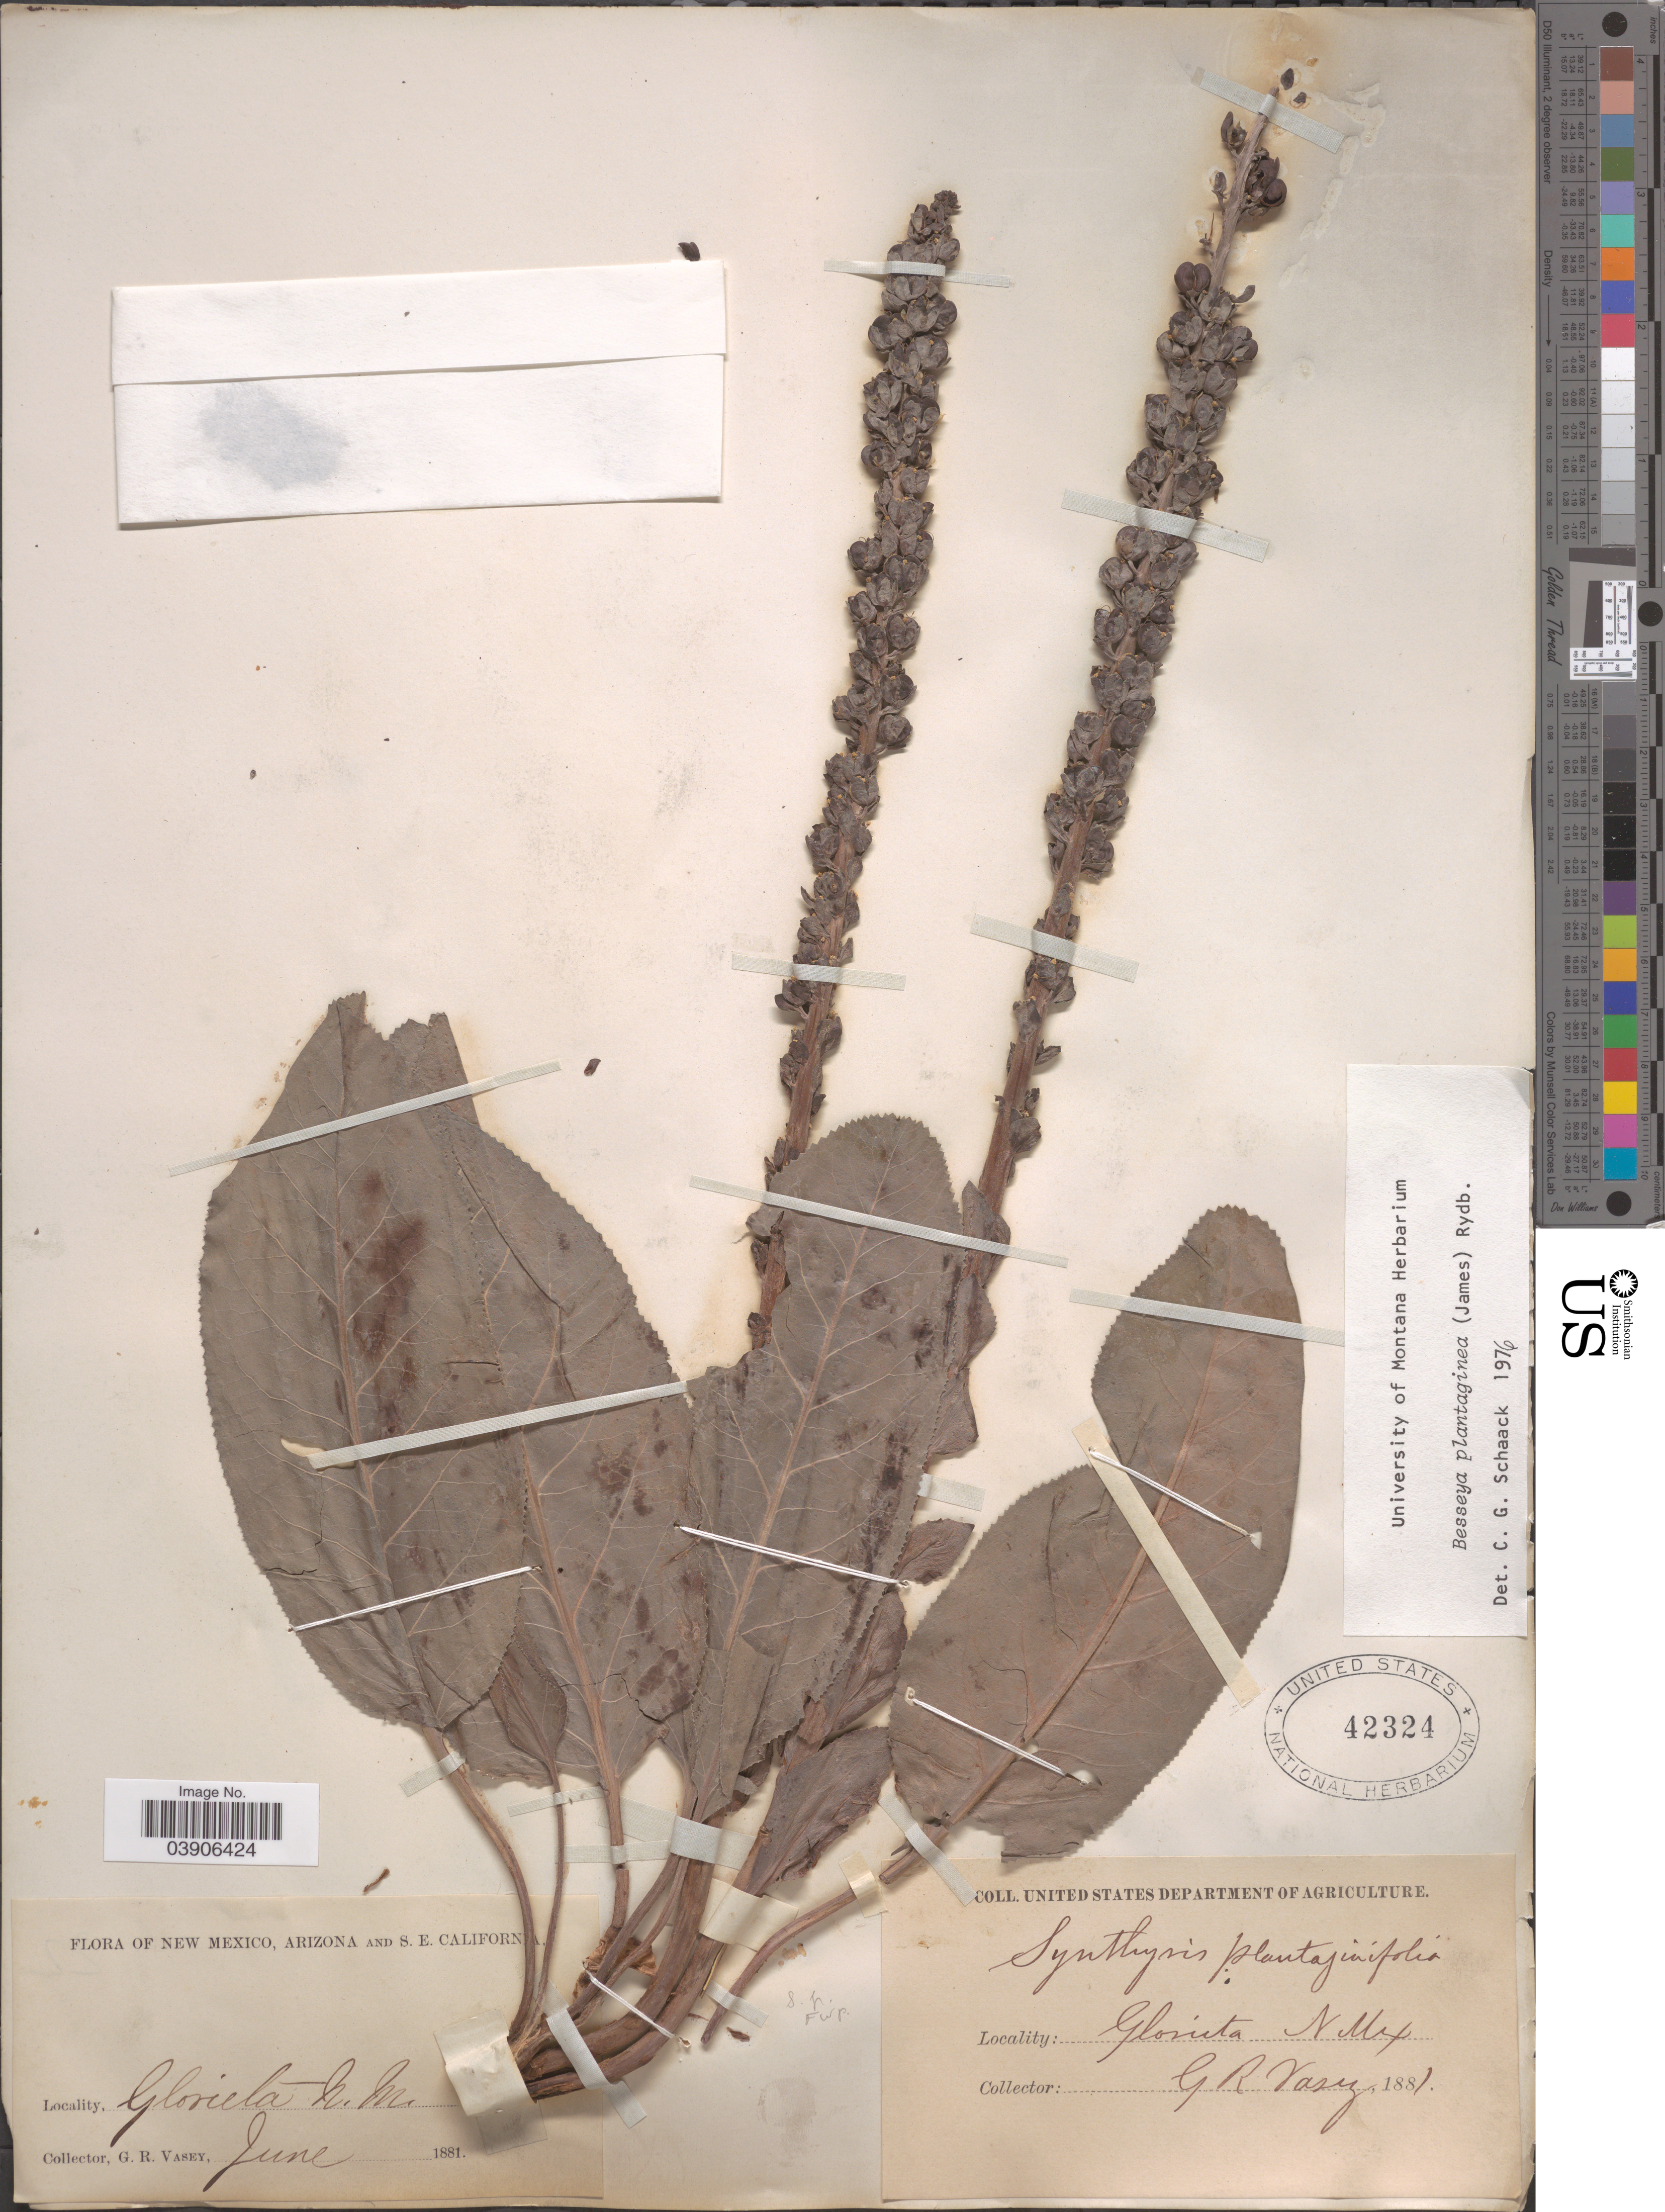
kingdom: Plantae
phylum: Tracheophyta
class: Magnoliopsida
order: Lamiales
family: Plantaginaceae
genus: Synthyris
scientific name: Synthyris plantaginea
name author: (E. James) Benth.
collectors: G. R. Vasey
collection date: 1881-06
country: United States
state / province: New Mexico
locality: Glorieta.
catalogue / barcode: US 42324